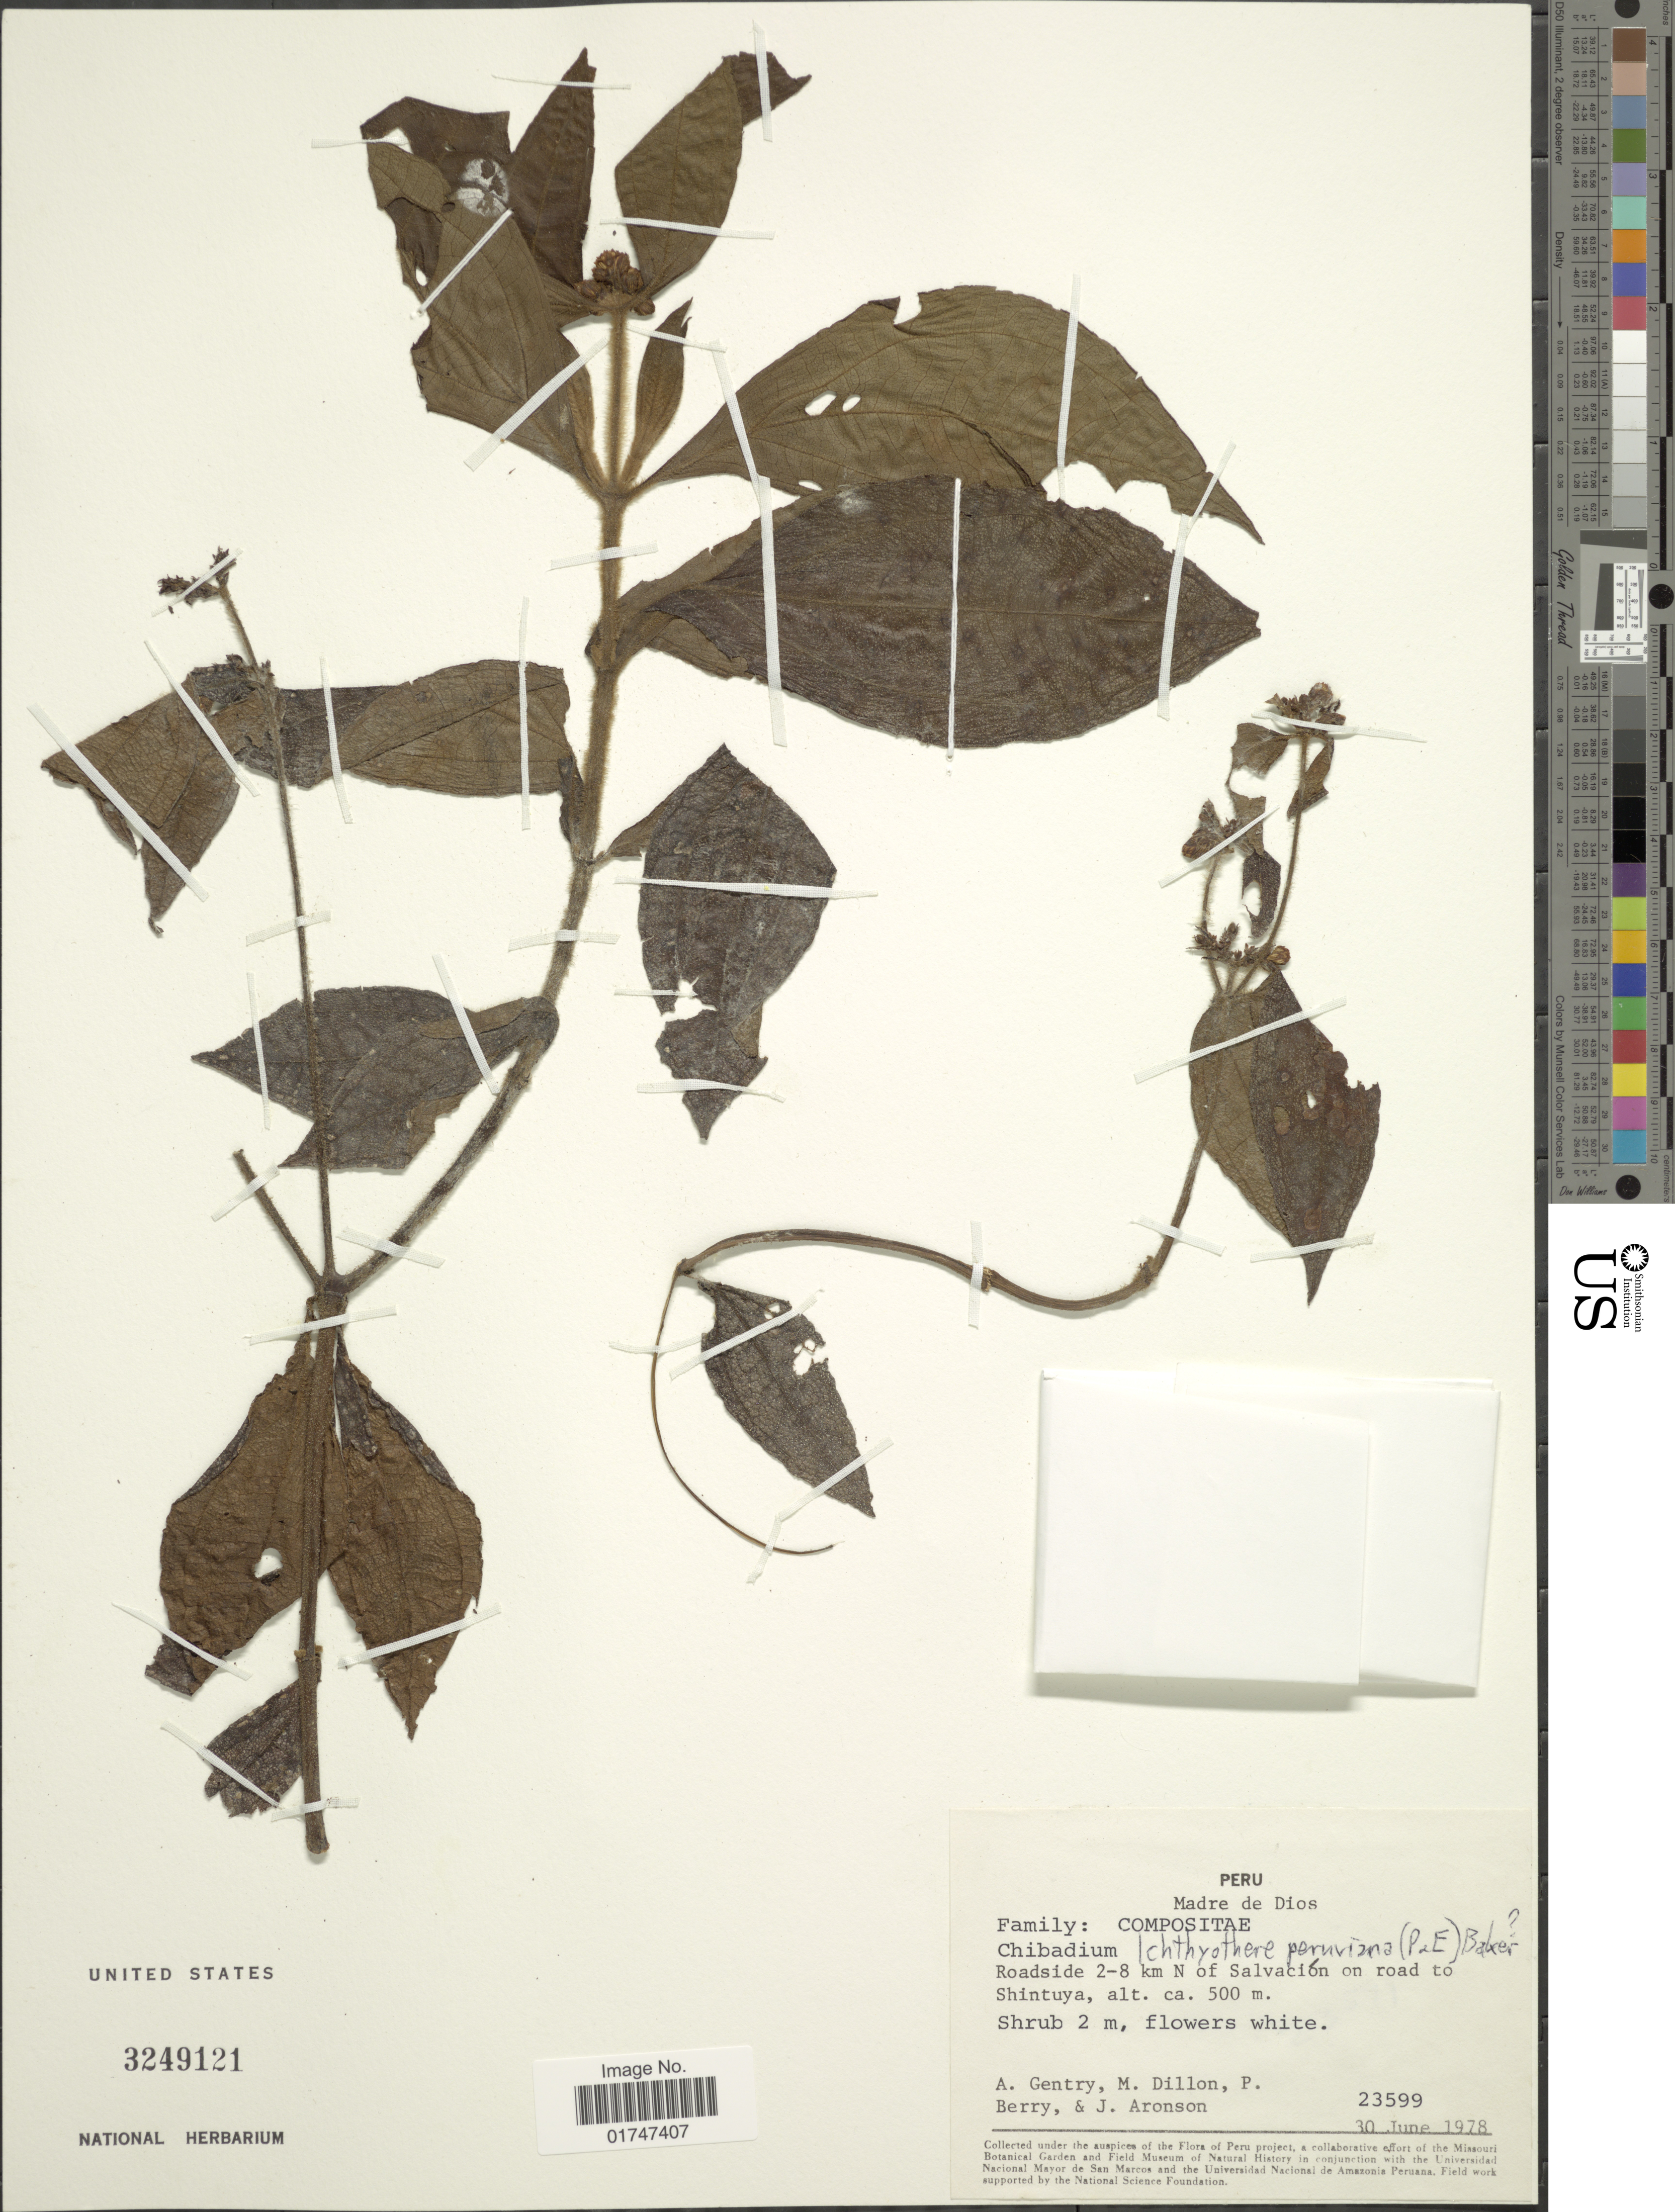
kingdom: Plantae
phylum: Tracheophyta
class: Magnoliopsida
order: Asterales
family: Asteraceae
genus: Ichthyothere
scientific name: Ichthyothere peruviana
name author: Baker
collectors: A. H. Gentry, M. O. Dillon, P. Berry & J. Aronson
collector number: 23599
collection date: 1978-06-30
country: Peru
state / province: Madre de Dios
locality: Roadside 2-8 km N of Salvación on road to Shintuya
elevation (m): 500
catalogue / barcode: US 3249121